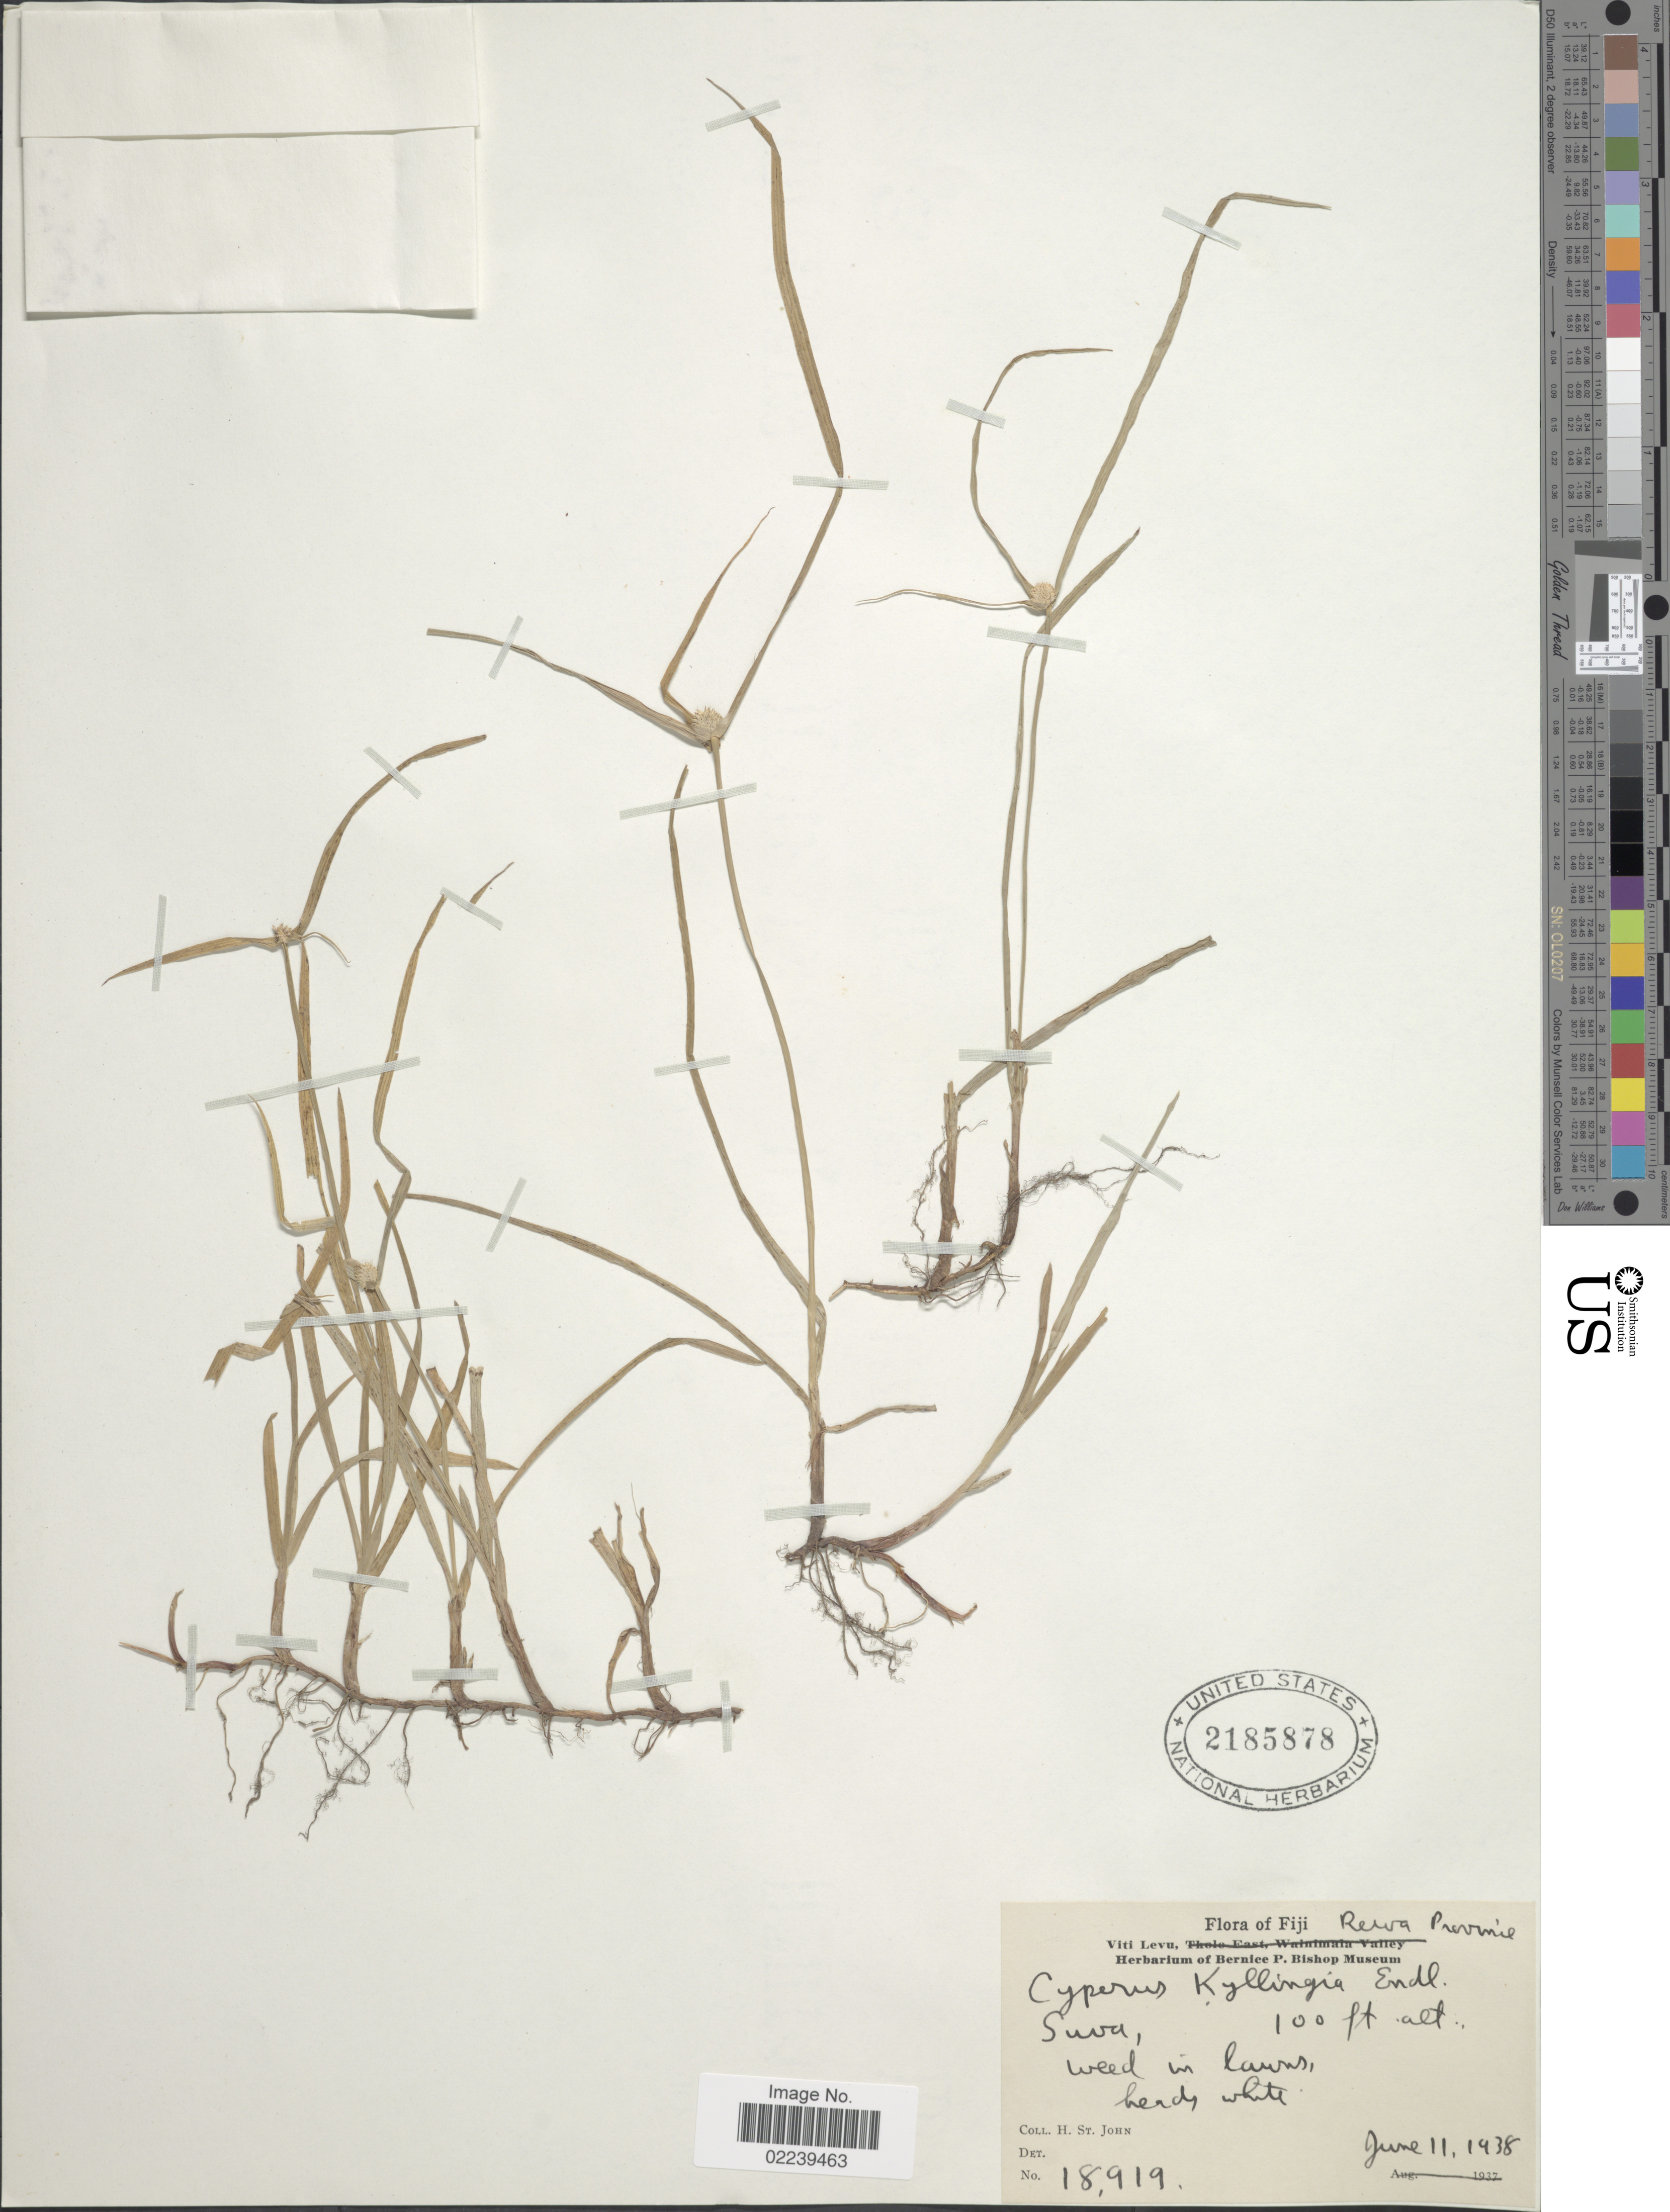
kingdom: Plantae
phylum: Tracheophyta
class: Liliopsida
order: Poales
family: Cyperaceae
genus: Cyperus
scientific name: Cyperus mindorensis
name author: (Steud.) Huygh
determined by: Strong, M. T., (US), Smithsonian Institution - National Museum of Natural History (UNITED STATES)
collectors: H. St John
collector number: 18919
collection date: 1938-06-11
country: Fiji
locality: Rewa Province, Suva, weed in lawns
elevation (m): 30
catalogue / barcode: US 2185878